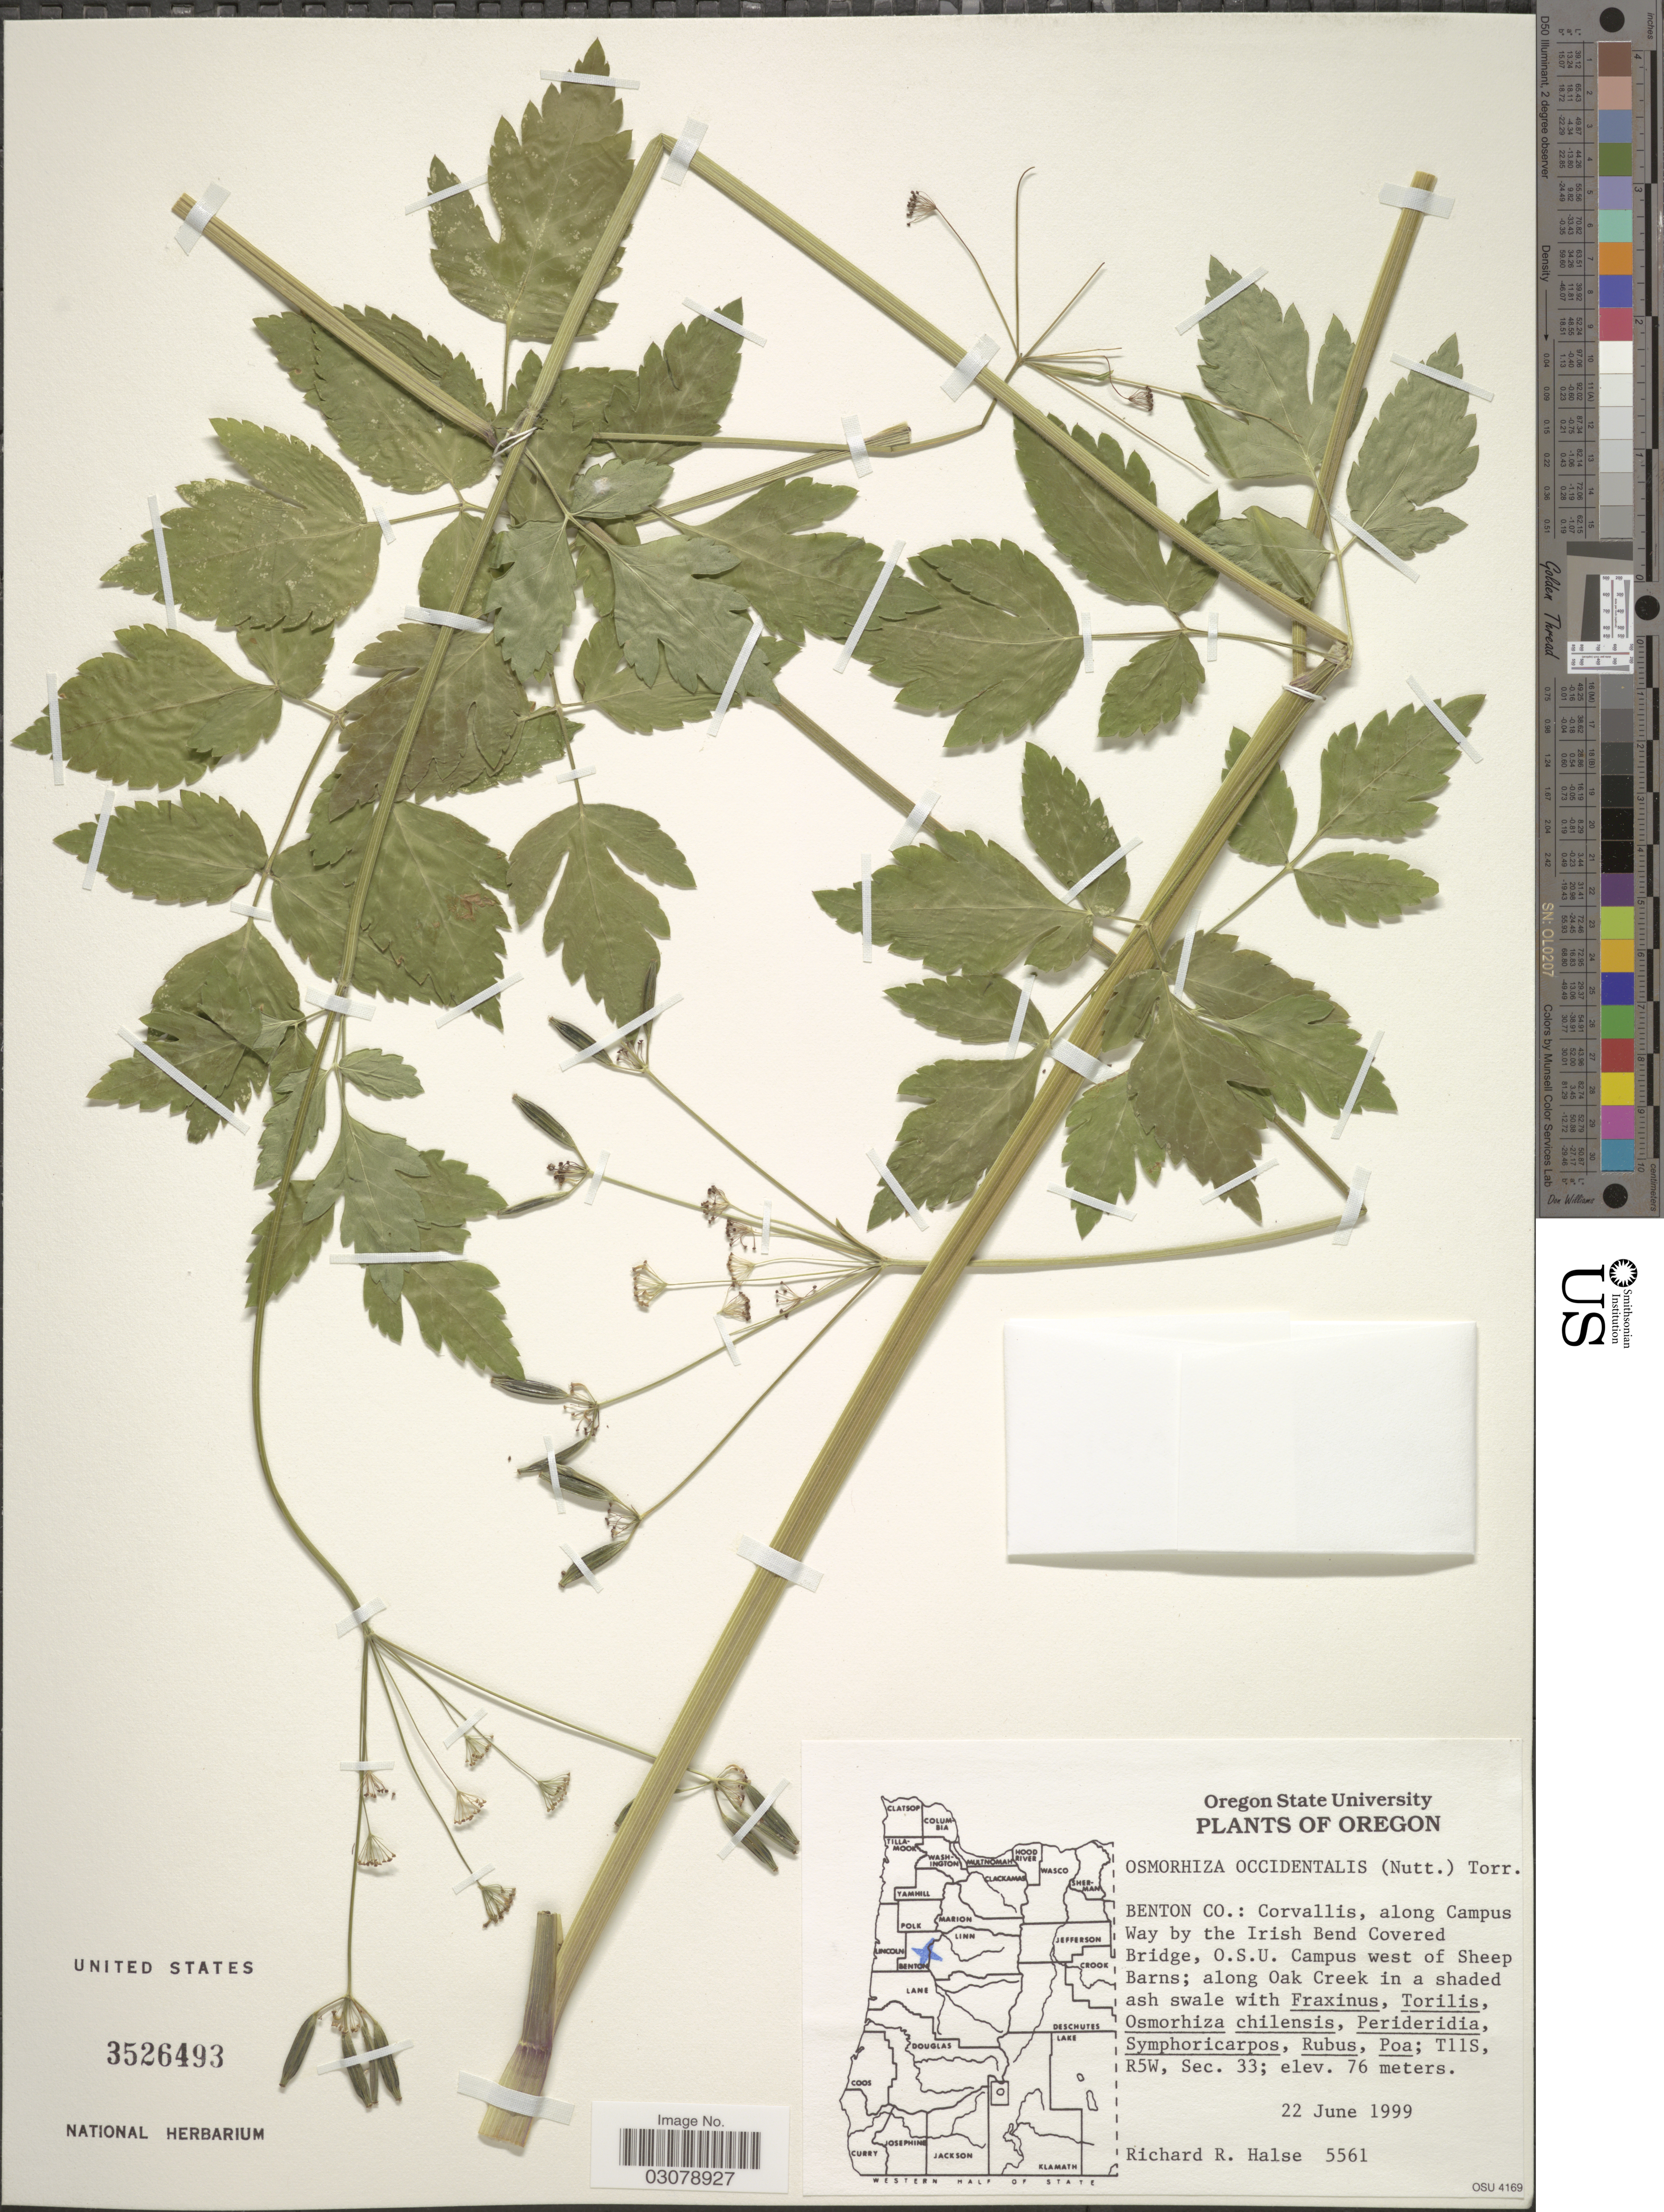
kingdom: Plantae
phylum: Tracheophyta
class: Magnoliopsida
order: Apiales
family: Apiaceae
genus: Osmorhiza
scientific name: Osmorhiza occidentalis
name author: (Nutt.) Torr.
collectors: R. Halse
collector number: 5561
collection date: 1999-06-22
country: United States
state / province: Oregon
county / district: Benton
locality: Benton Co.: Corvallis, along Campus Way by the Irish Bend Covered Bridge, O.S.U. Campus west of Sheep Barns; along Oak Creek, T11S, R5W, Sec. 33.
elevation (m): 76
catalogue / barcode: US 3526493